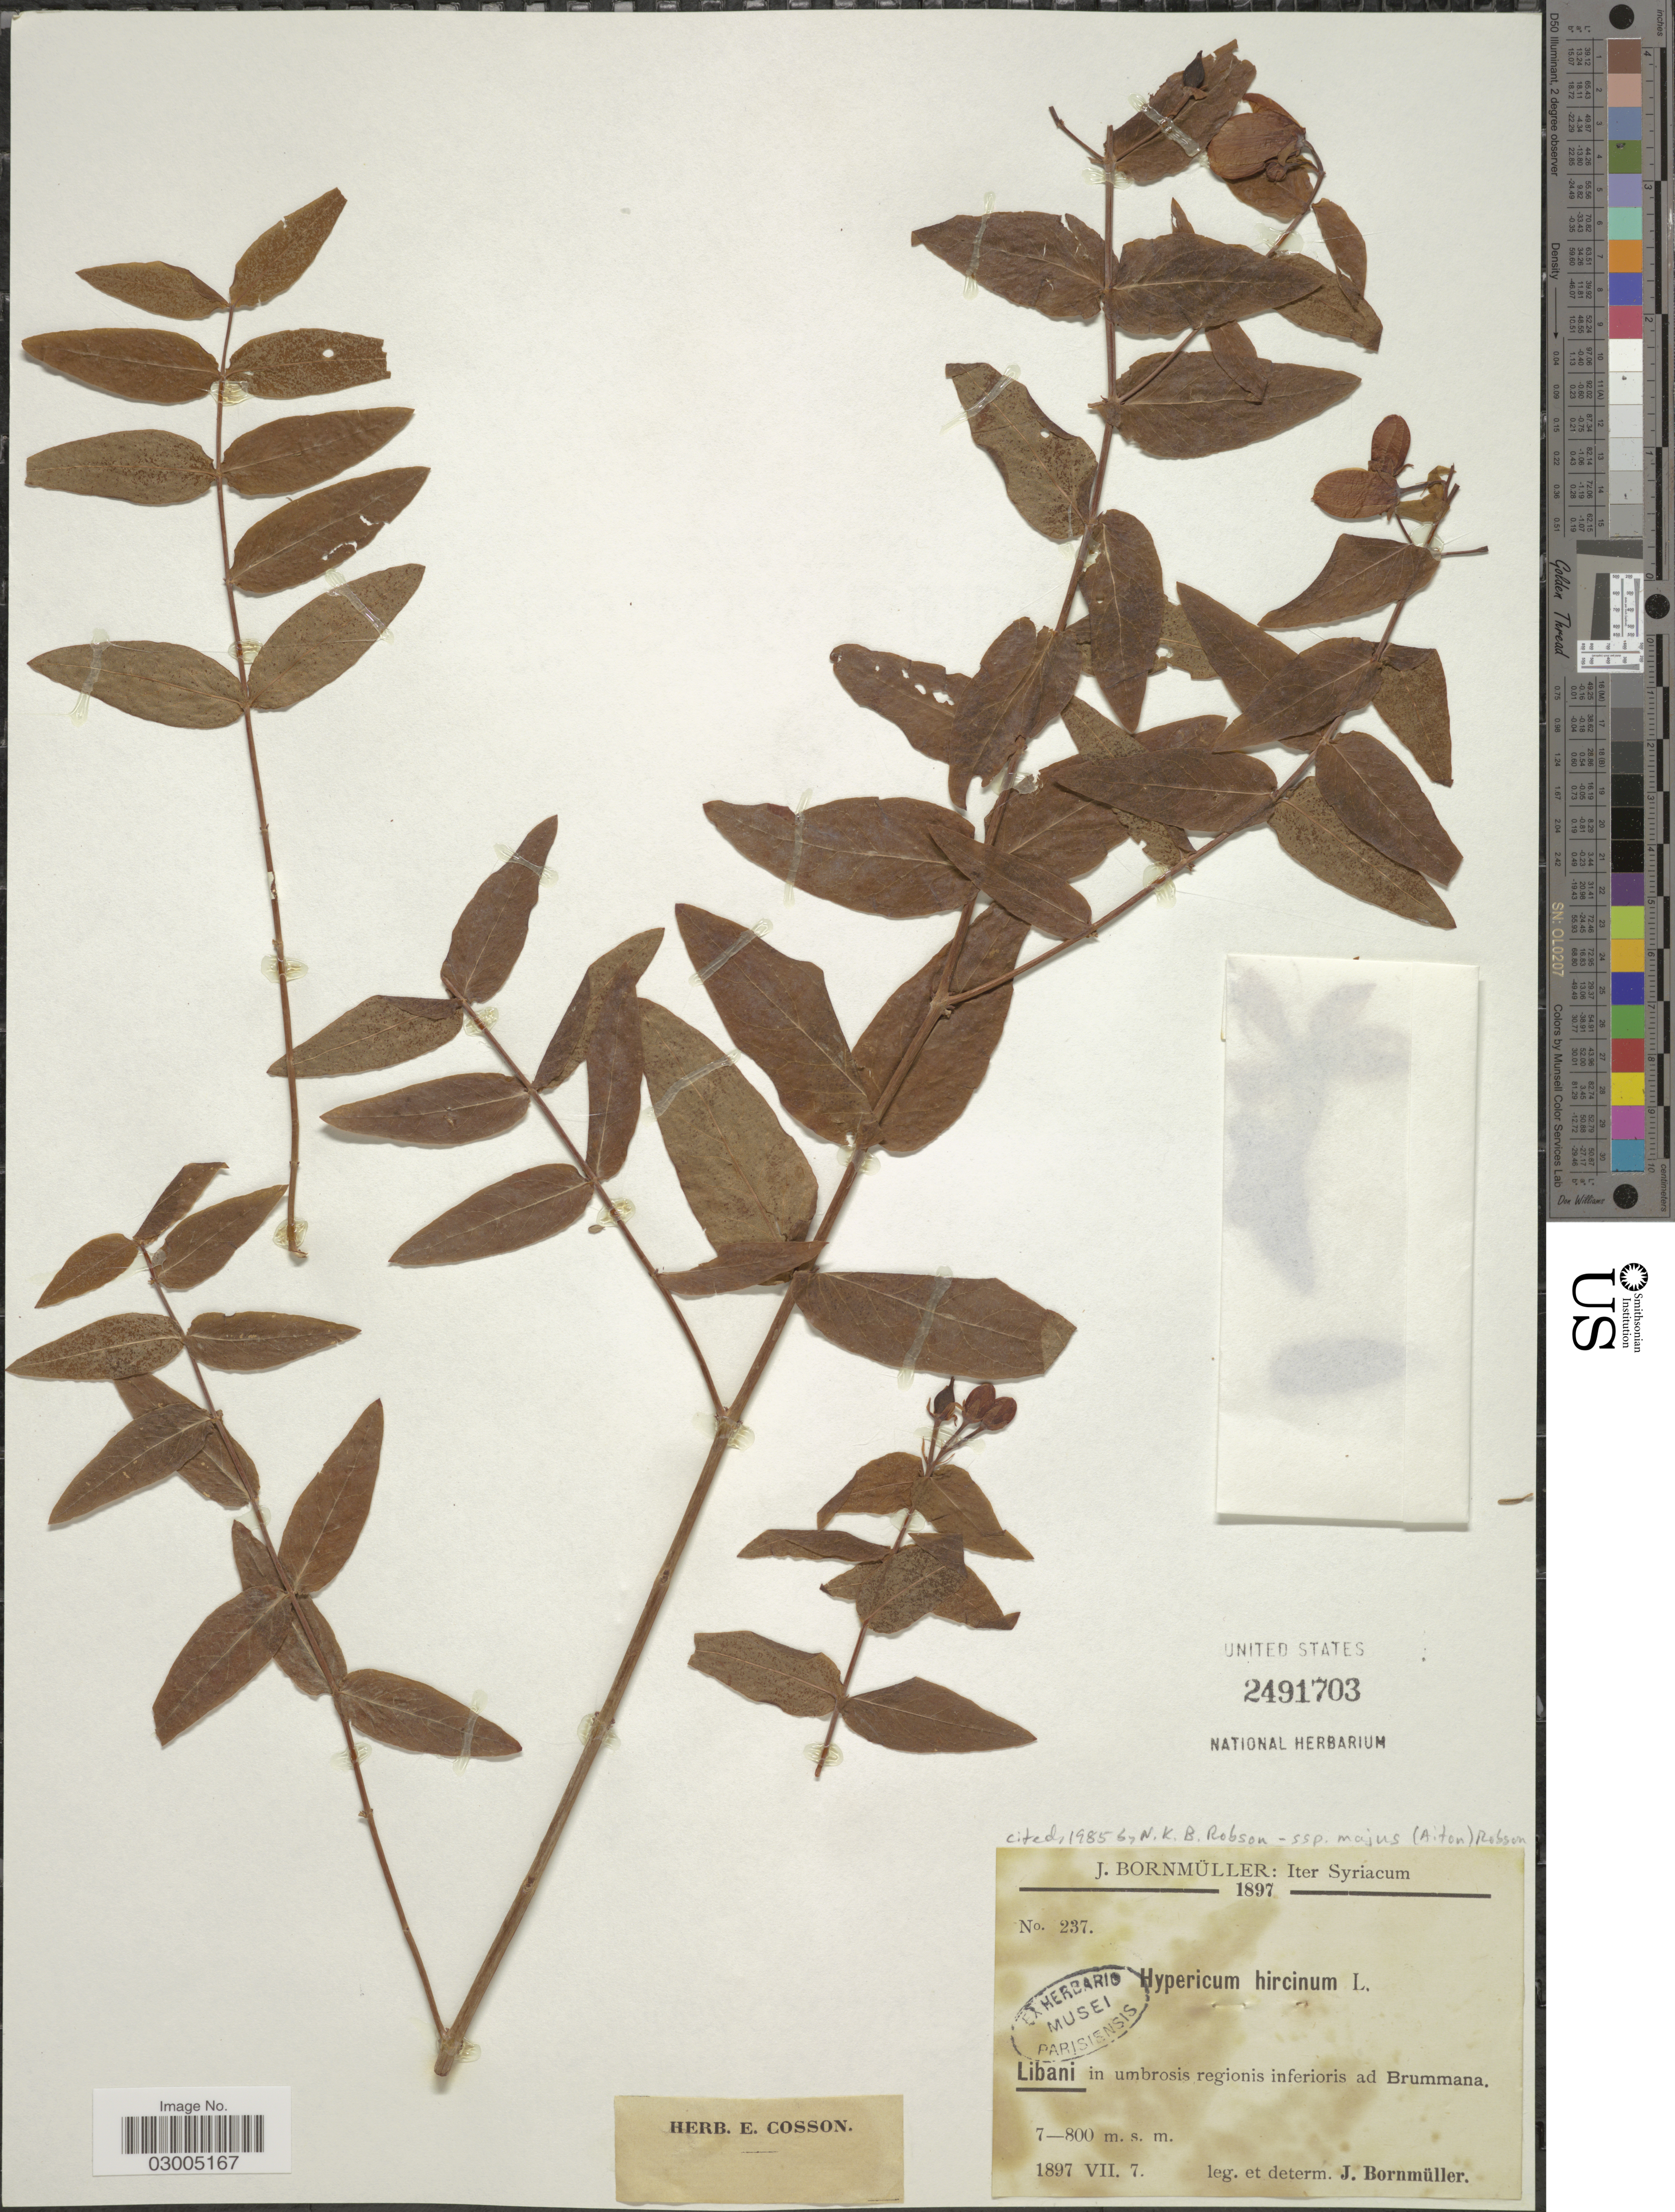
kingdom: Plantae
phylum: Tracheophyta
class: Magnoliopsida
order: Malpighiales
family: Hypericaceae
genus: Hypericum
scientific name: Hypericum hircinum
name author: L.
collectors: J. Bornmüller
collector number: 237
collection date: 1897-07-07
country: Syria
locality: Libani in umbrosis regionis inferioris ad Burmmana.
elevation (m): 700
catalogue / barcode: US 2491703